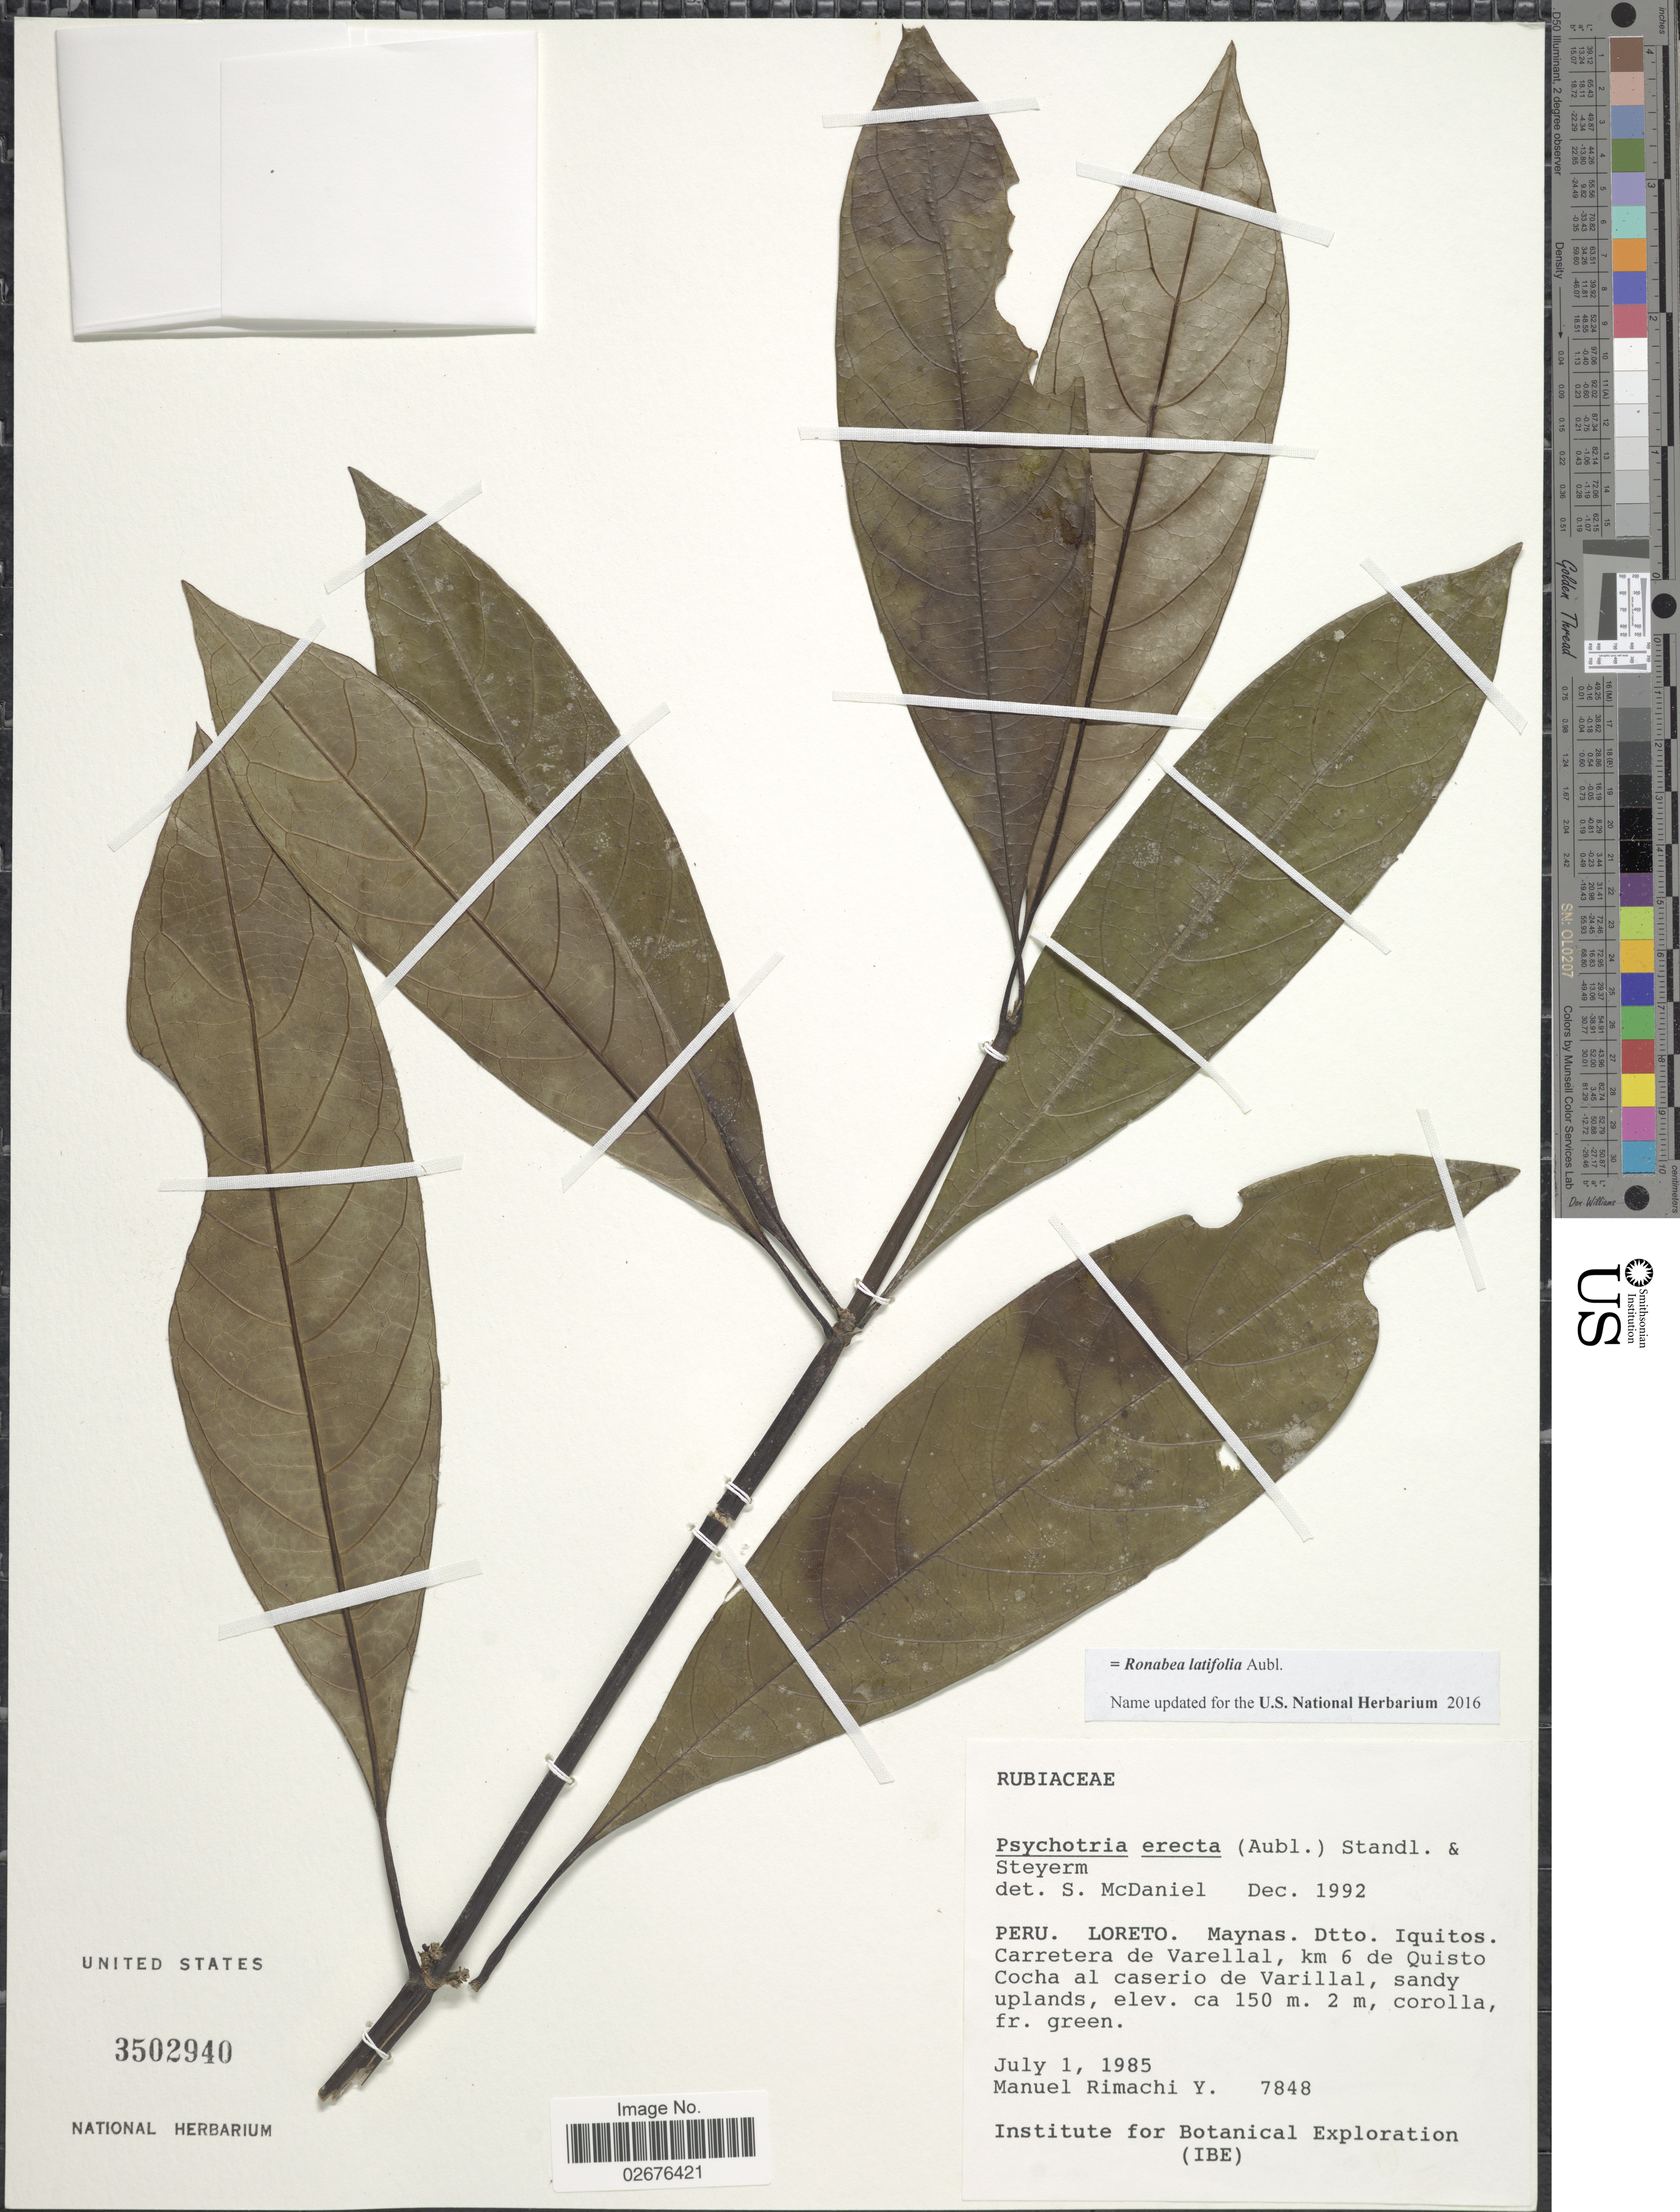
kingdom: Plantae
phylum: Tracheophyta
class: Magnoliopsida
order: Gentianales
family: Rubiaceae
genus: Ronabea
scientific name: Ronabea latifolia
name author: Aubl.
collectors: M. Rimachi Y.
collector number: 7848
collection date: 1985-07-01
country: Peru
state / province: Loreto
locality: Maynas, Dtto. Iquitos, Carretera de Varellal, km 6 de Quisto Cocha al caserio de Varillal, sandy uplands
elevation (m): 150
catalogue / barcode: US 3502940